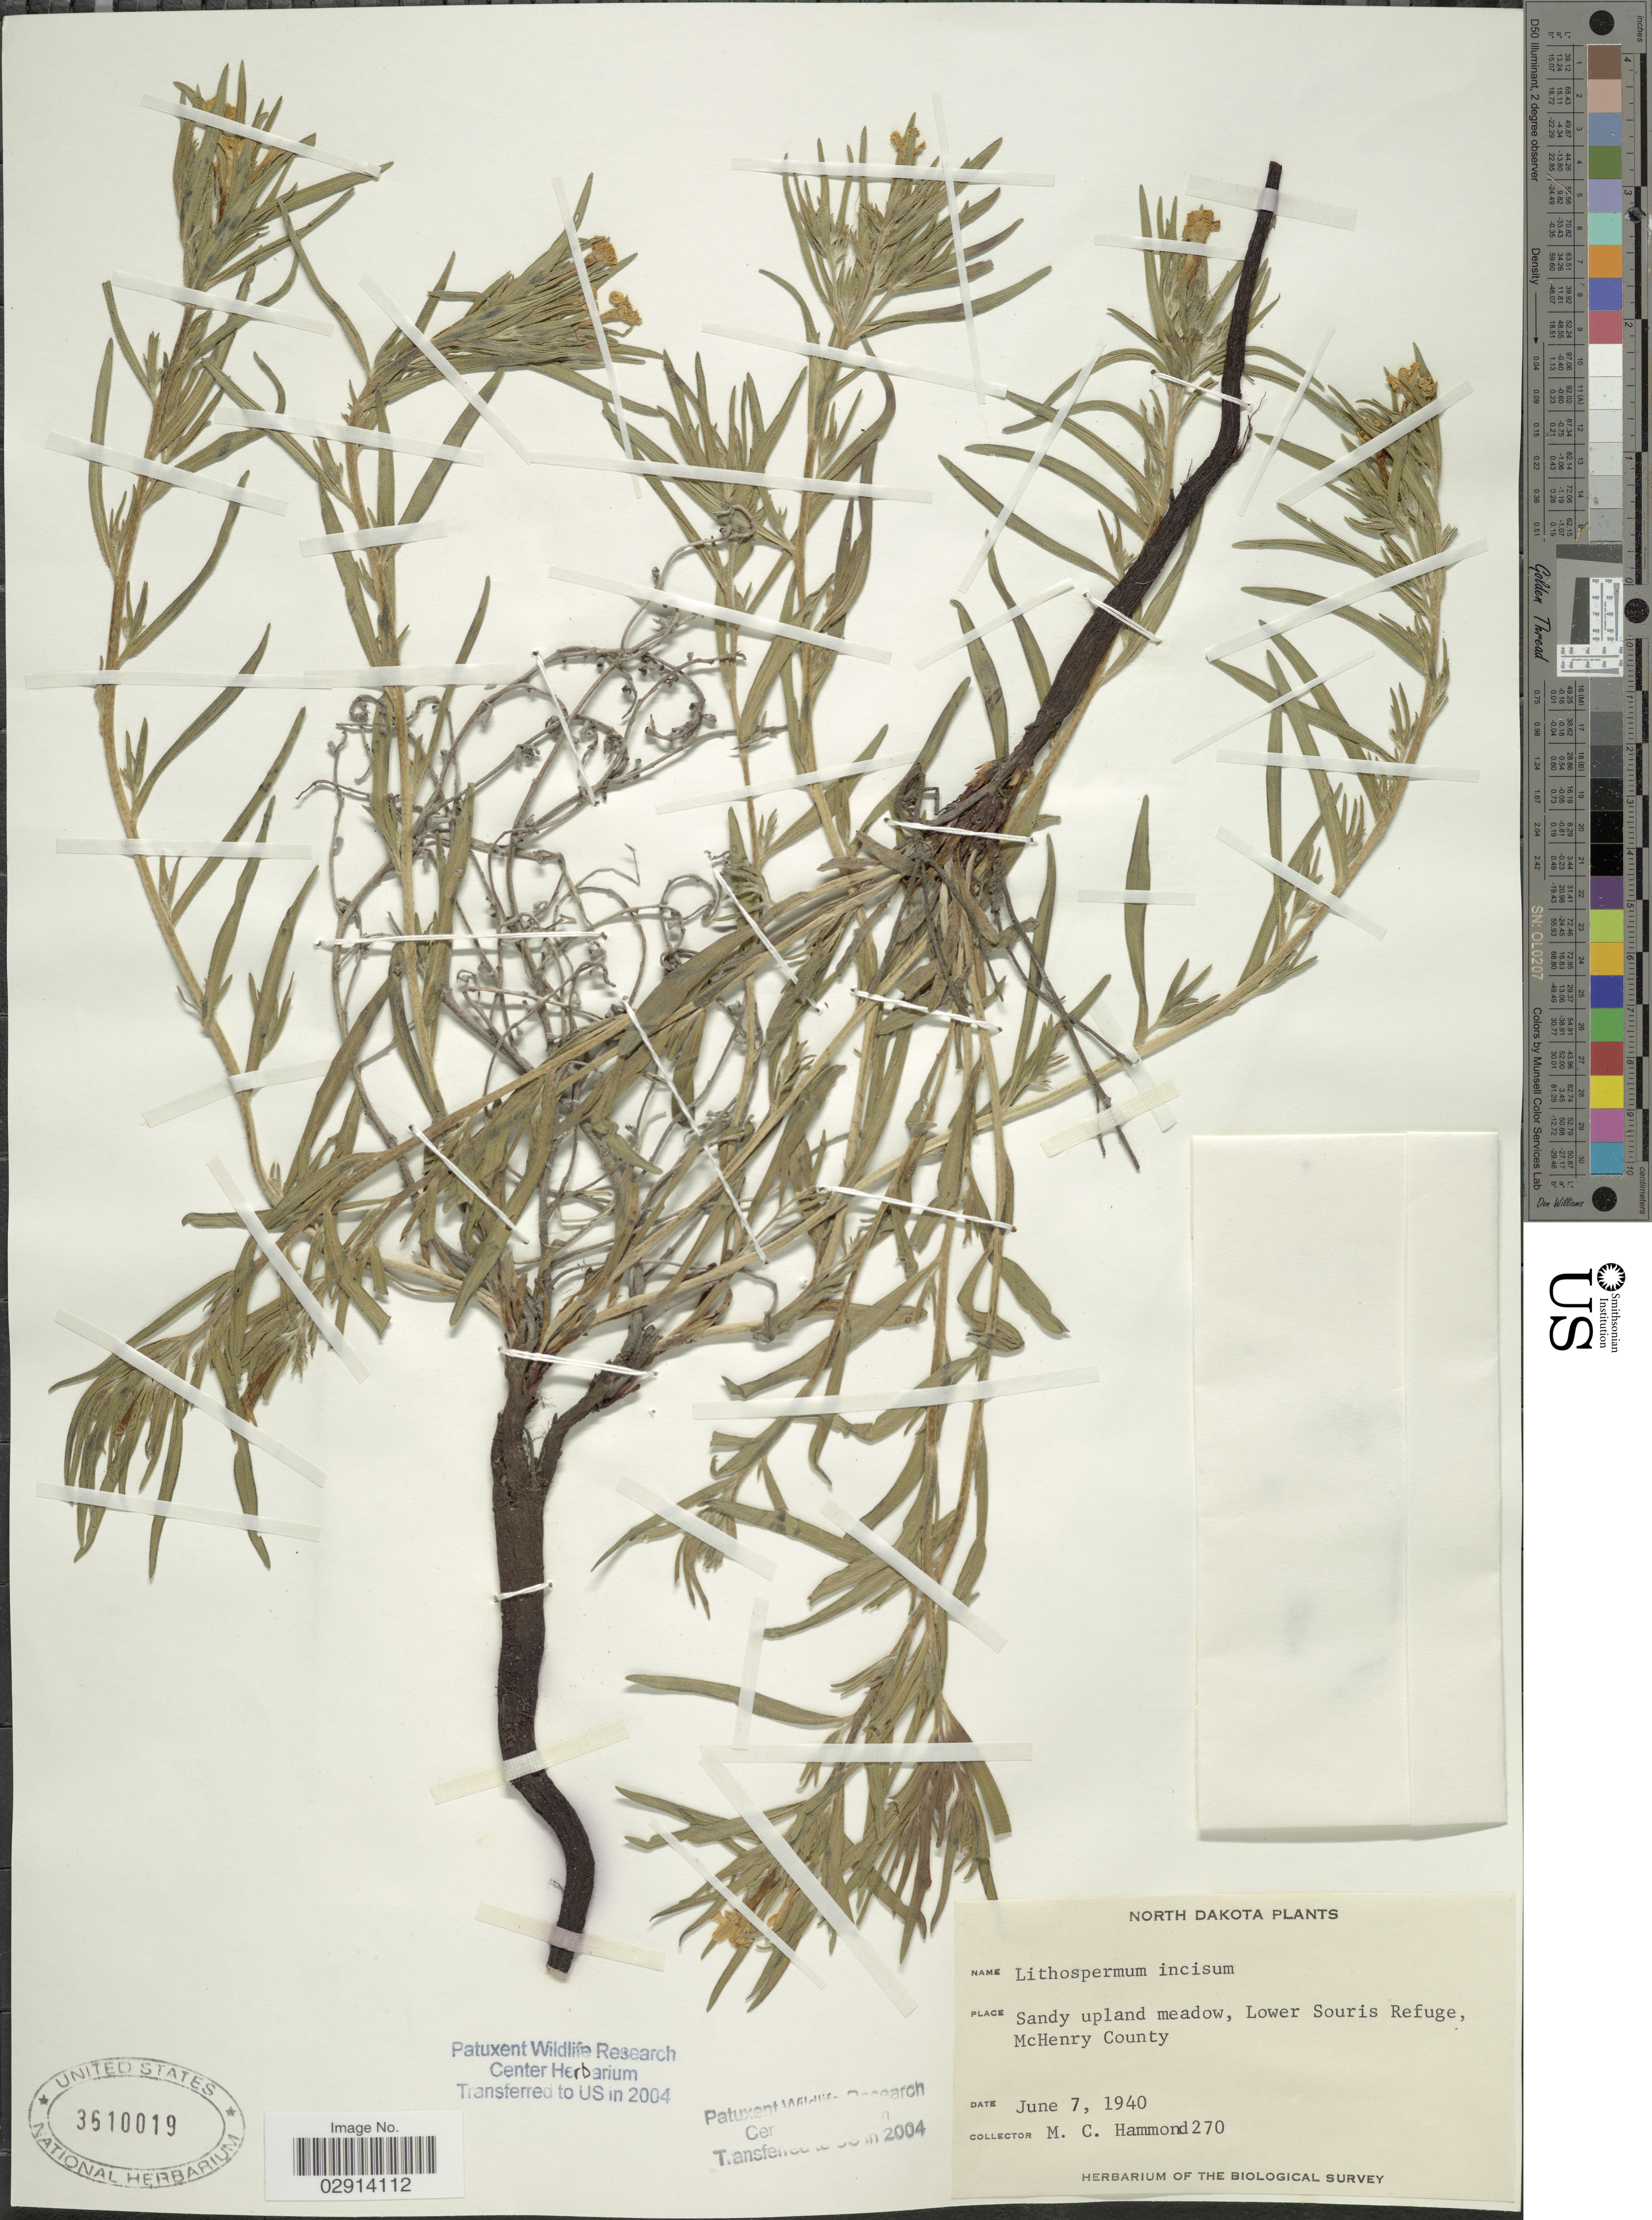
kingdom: Plantae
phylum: Tracheophyta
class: Magnoliopsida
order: Boraginales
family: Boraginaceae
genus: Lithospermum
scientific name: Lithospermum incisum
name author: Lehm.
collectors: M. Hammond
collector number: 270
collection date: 1940-06-07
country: United States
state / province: North Dakota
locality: Sandy upland meadow, Lower Souris Refuge, McHenry County.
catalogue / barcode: US 3610019